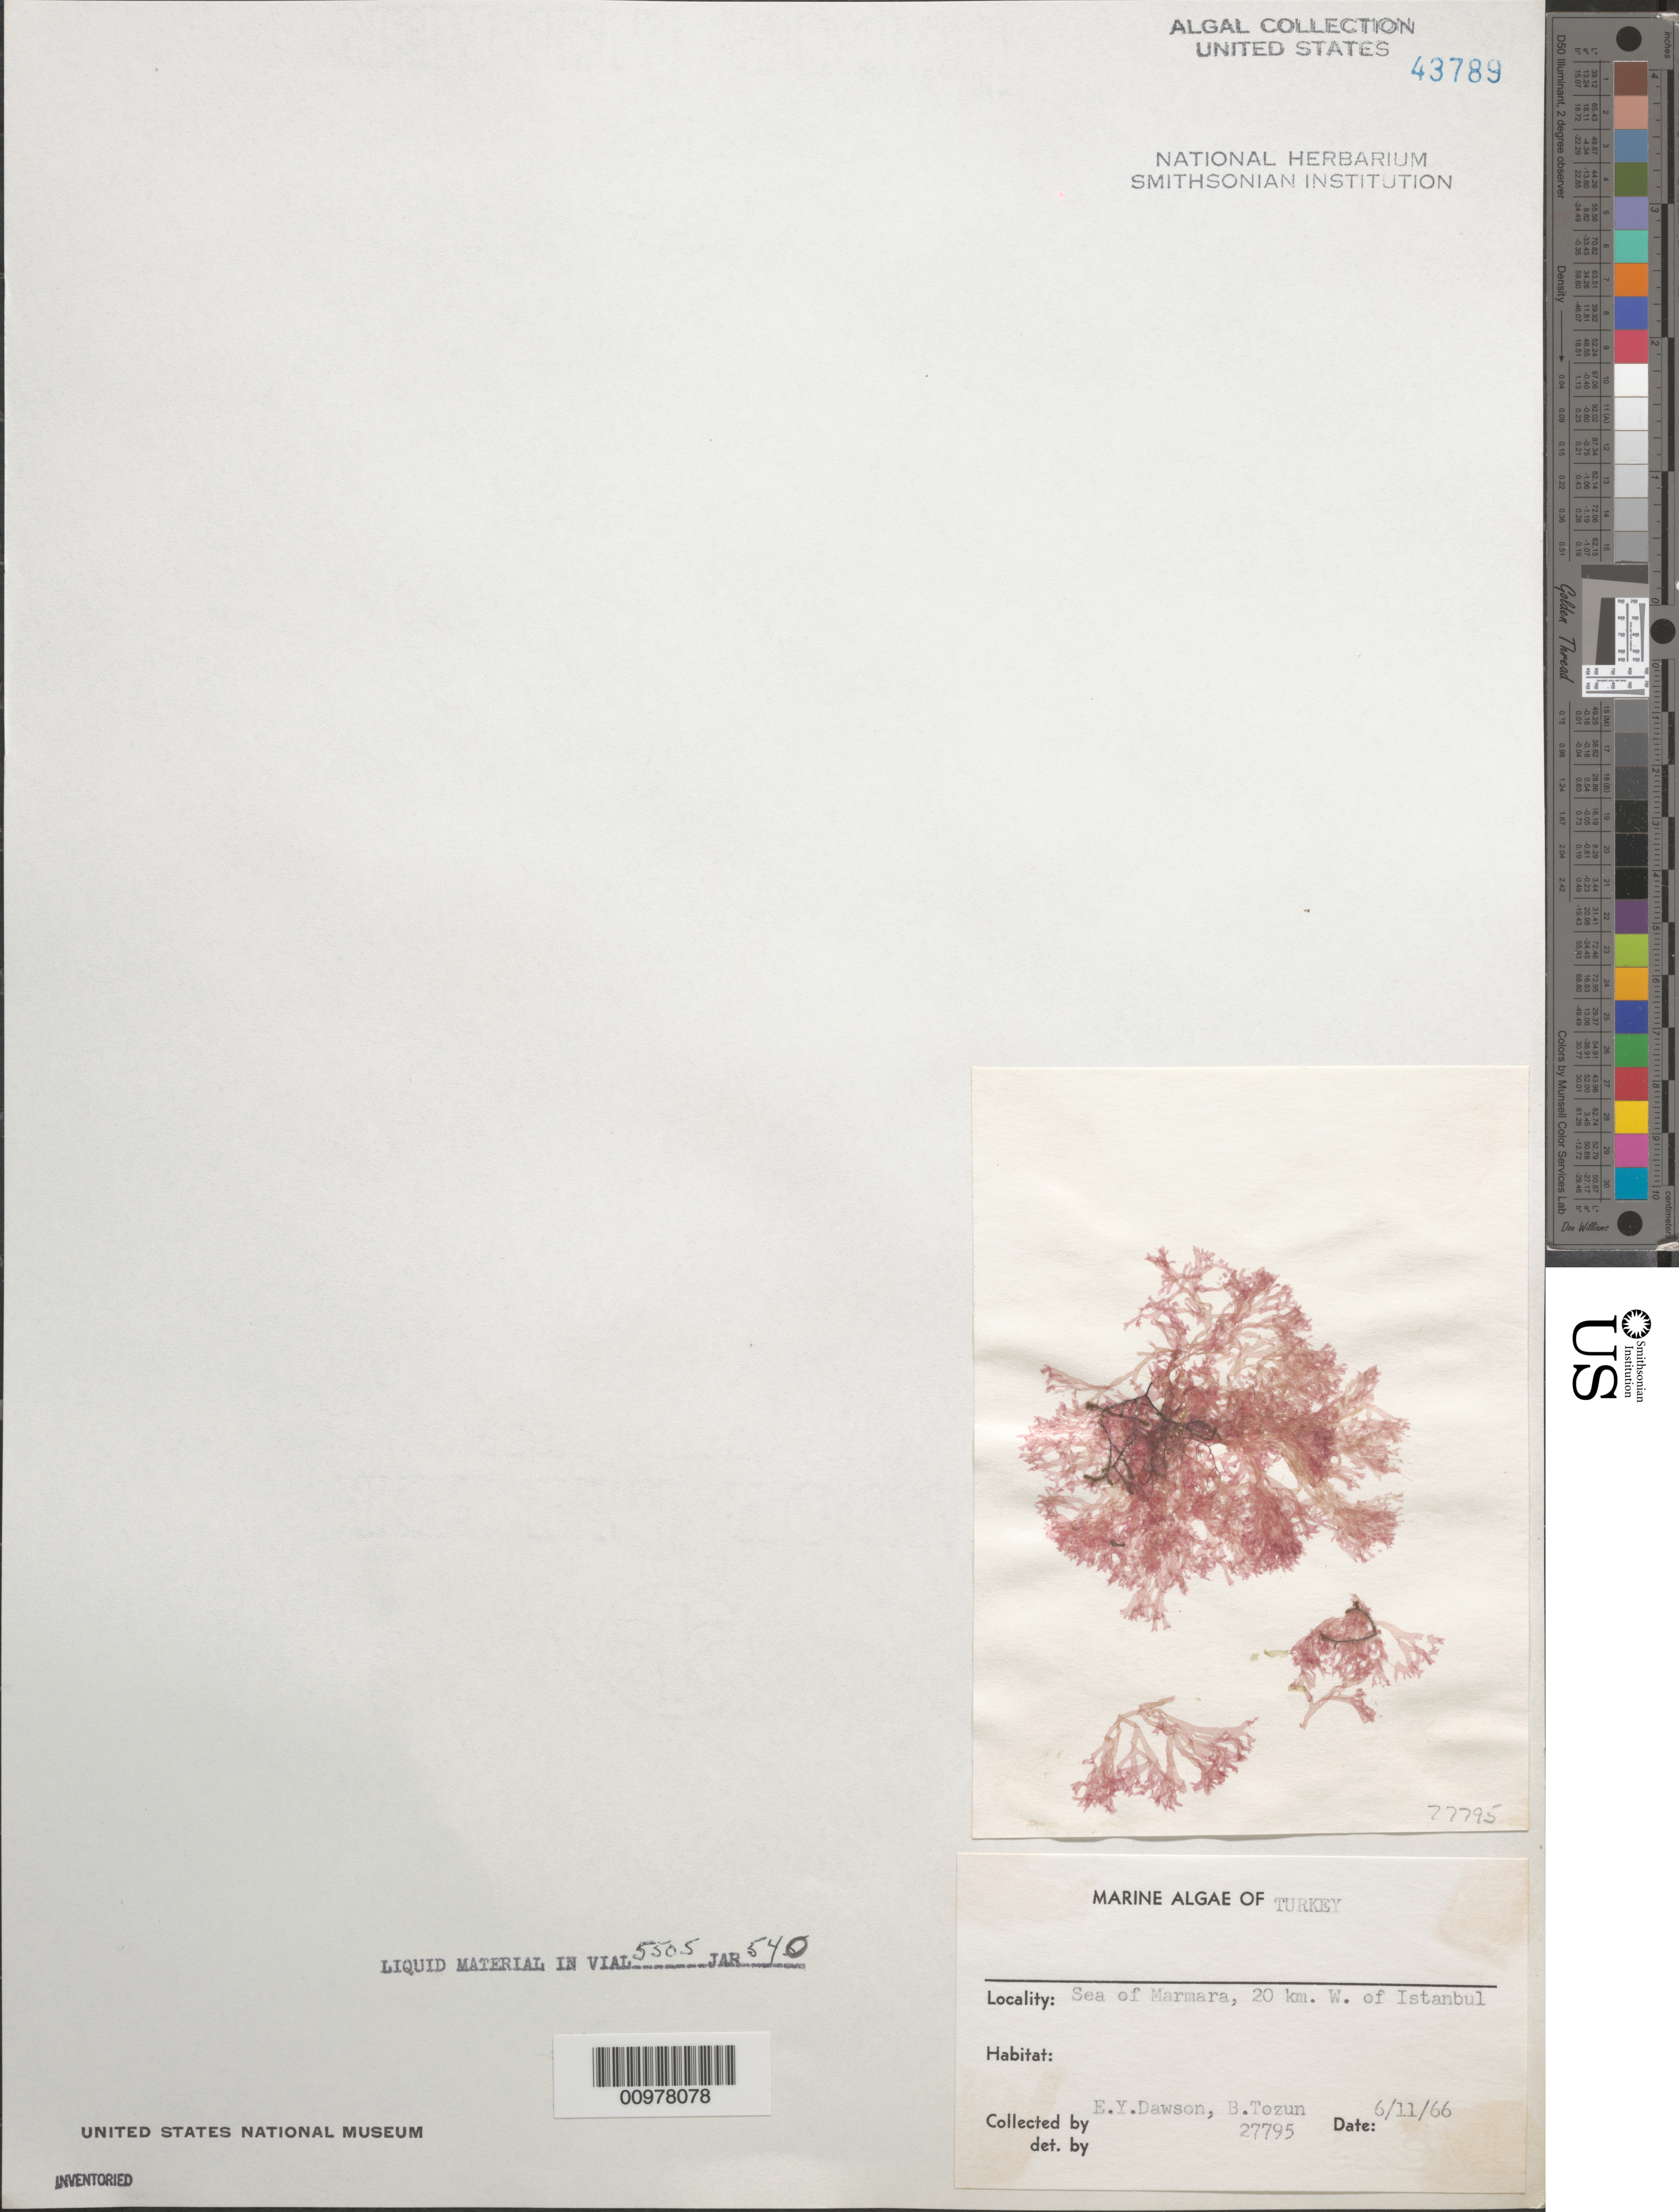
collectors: E. Y. Dawson & B. Tozun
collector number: EYD 27795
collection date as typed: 11 Jun 1966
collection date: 1966-06-11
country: Turkey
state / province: Istanbul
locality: Sea of Marmara, 20 km west of Istanbul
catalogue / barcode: US 43789